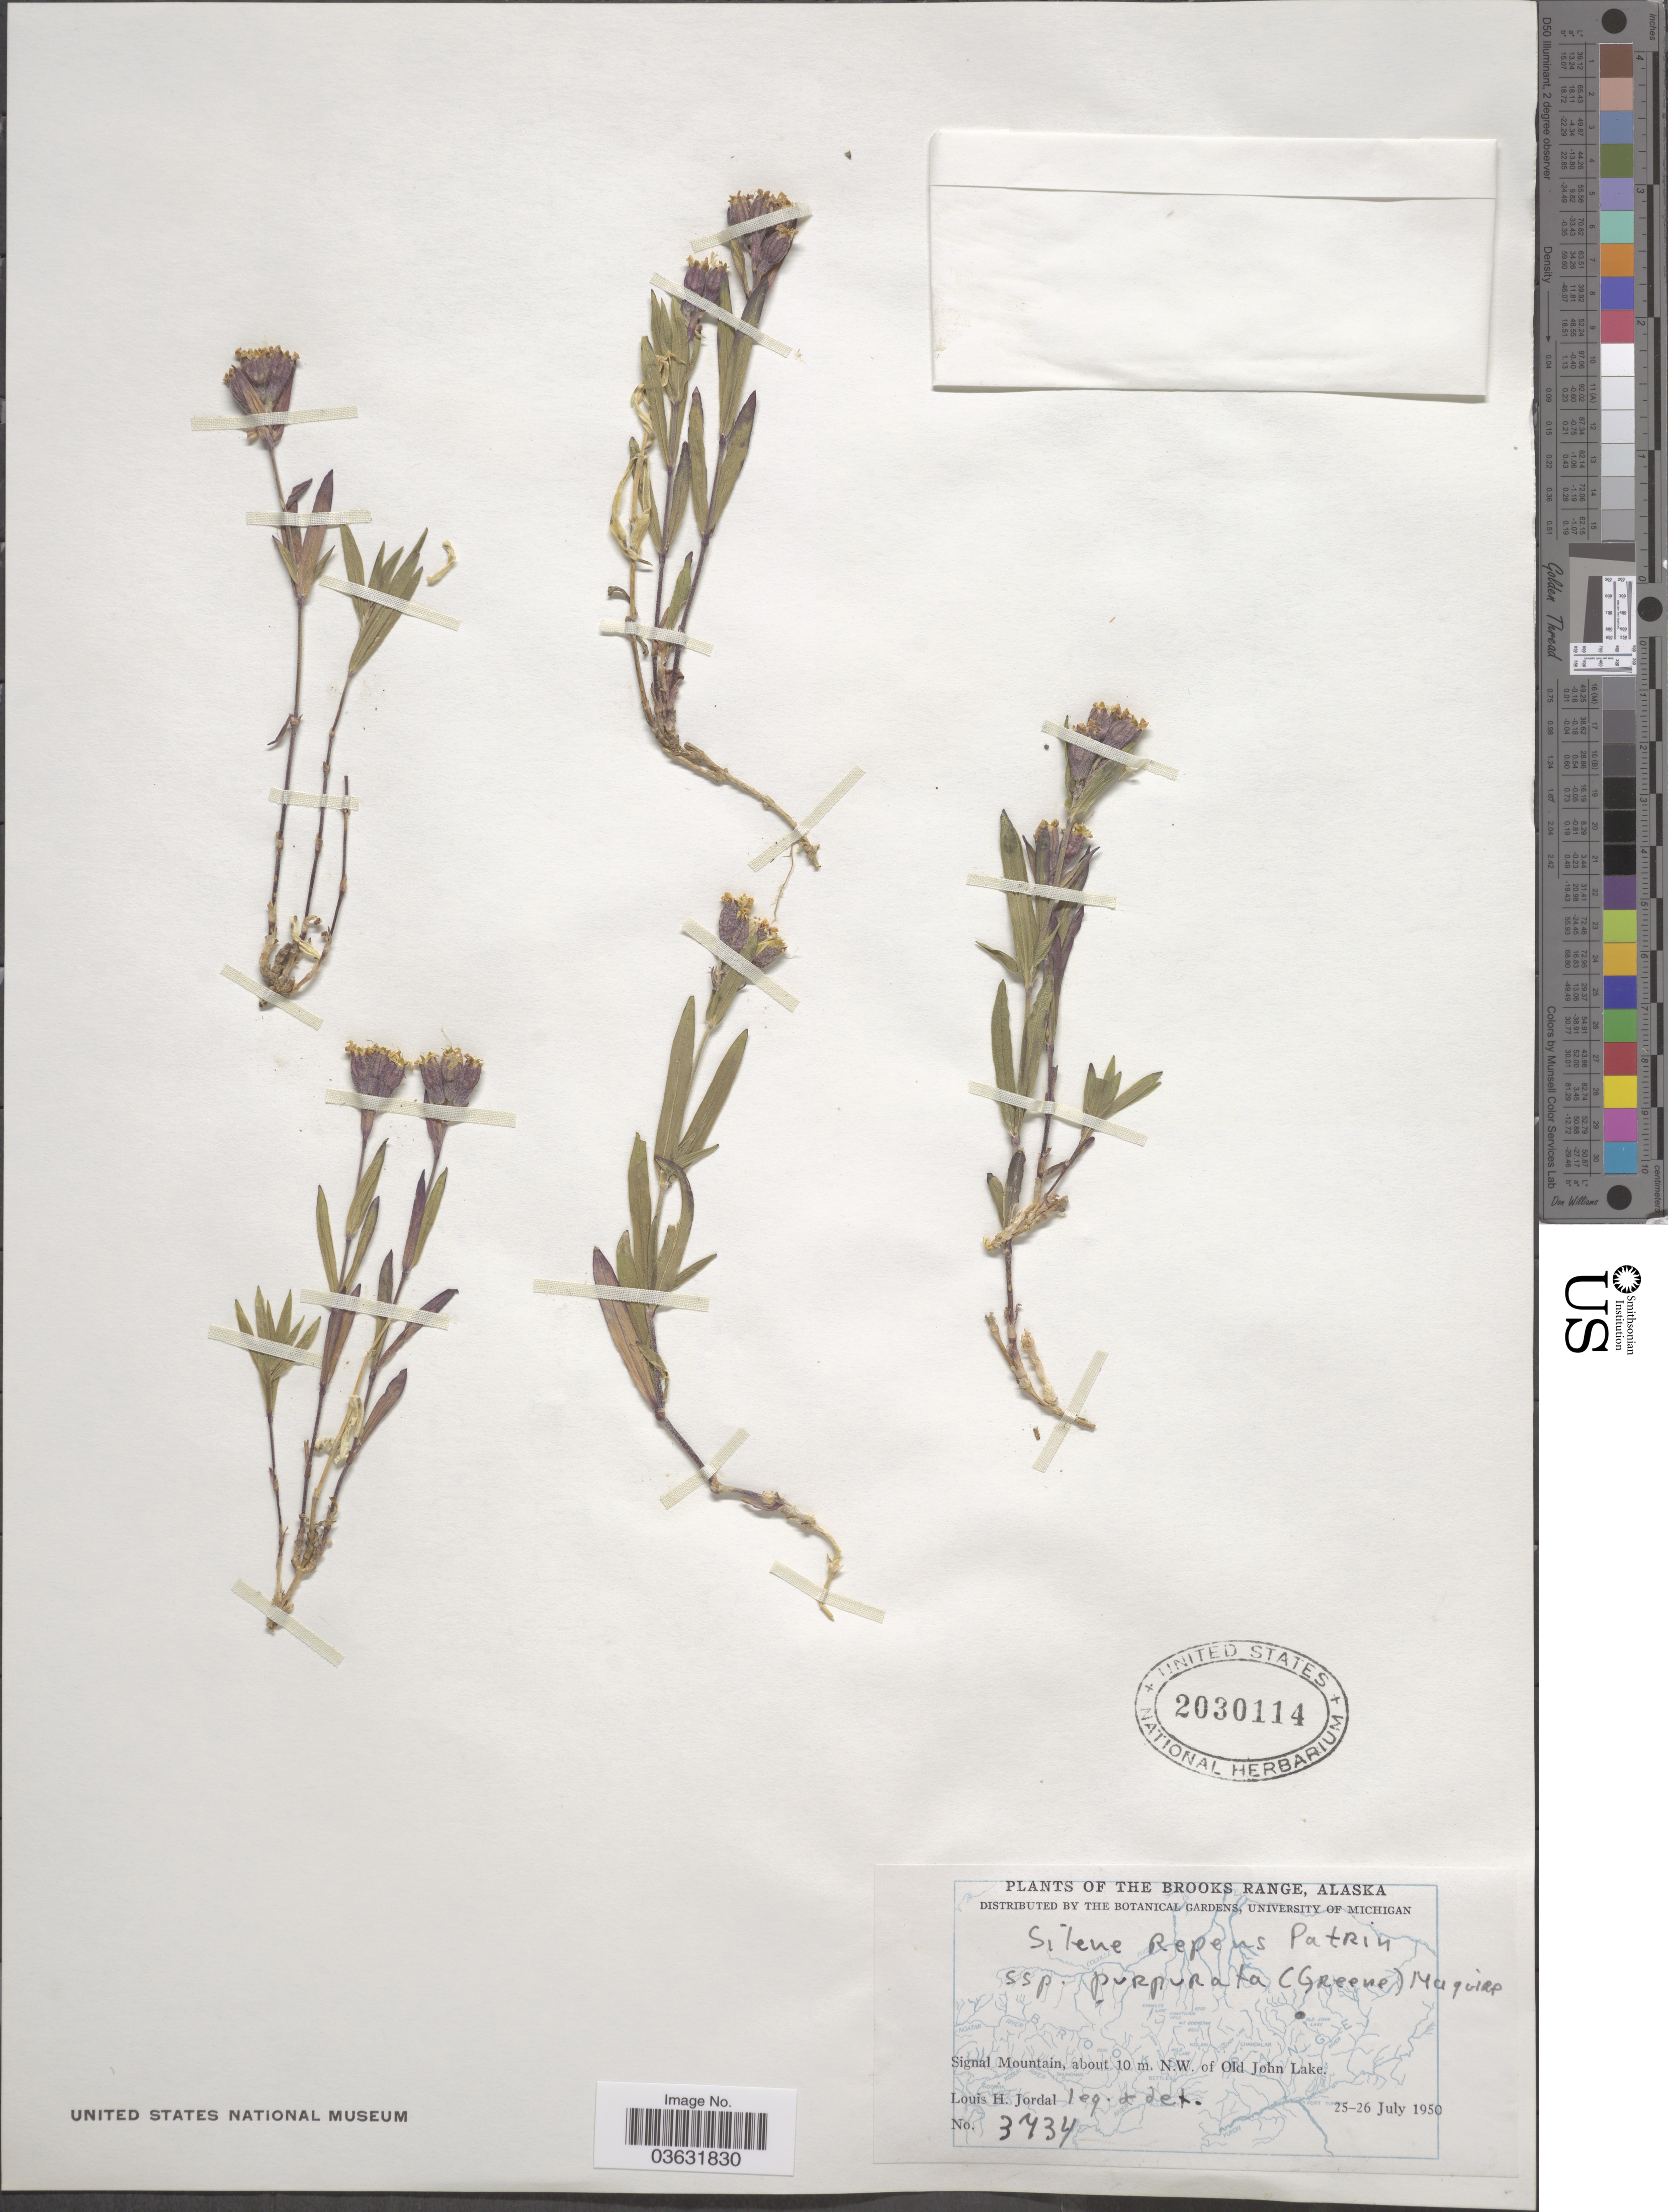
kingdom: Plantae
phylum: Tracheophyta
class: Magnoliopsida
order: Caryophyllales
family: Caryophyllaceae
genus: Silene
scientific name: Silene repens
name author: Patrin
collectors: L. Jordal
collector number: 3734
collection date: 1950-07-25/1950-07-26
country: United States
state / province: Alaska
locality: The Brooks Range. Signal Mountain, about 10 m. N.W. of Old John Lake.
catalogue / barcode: US 2030114